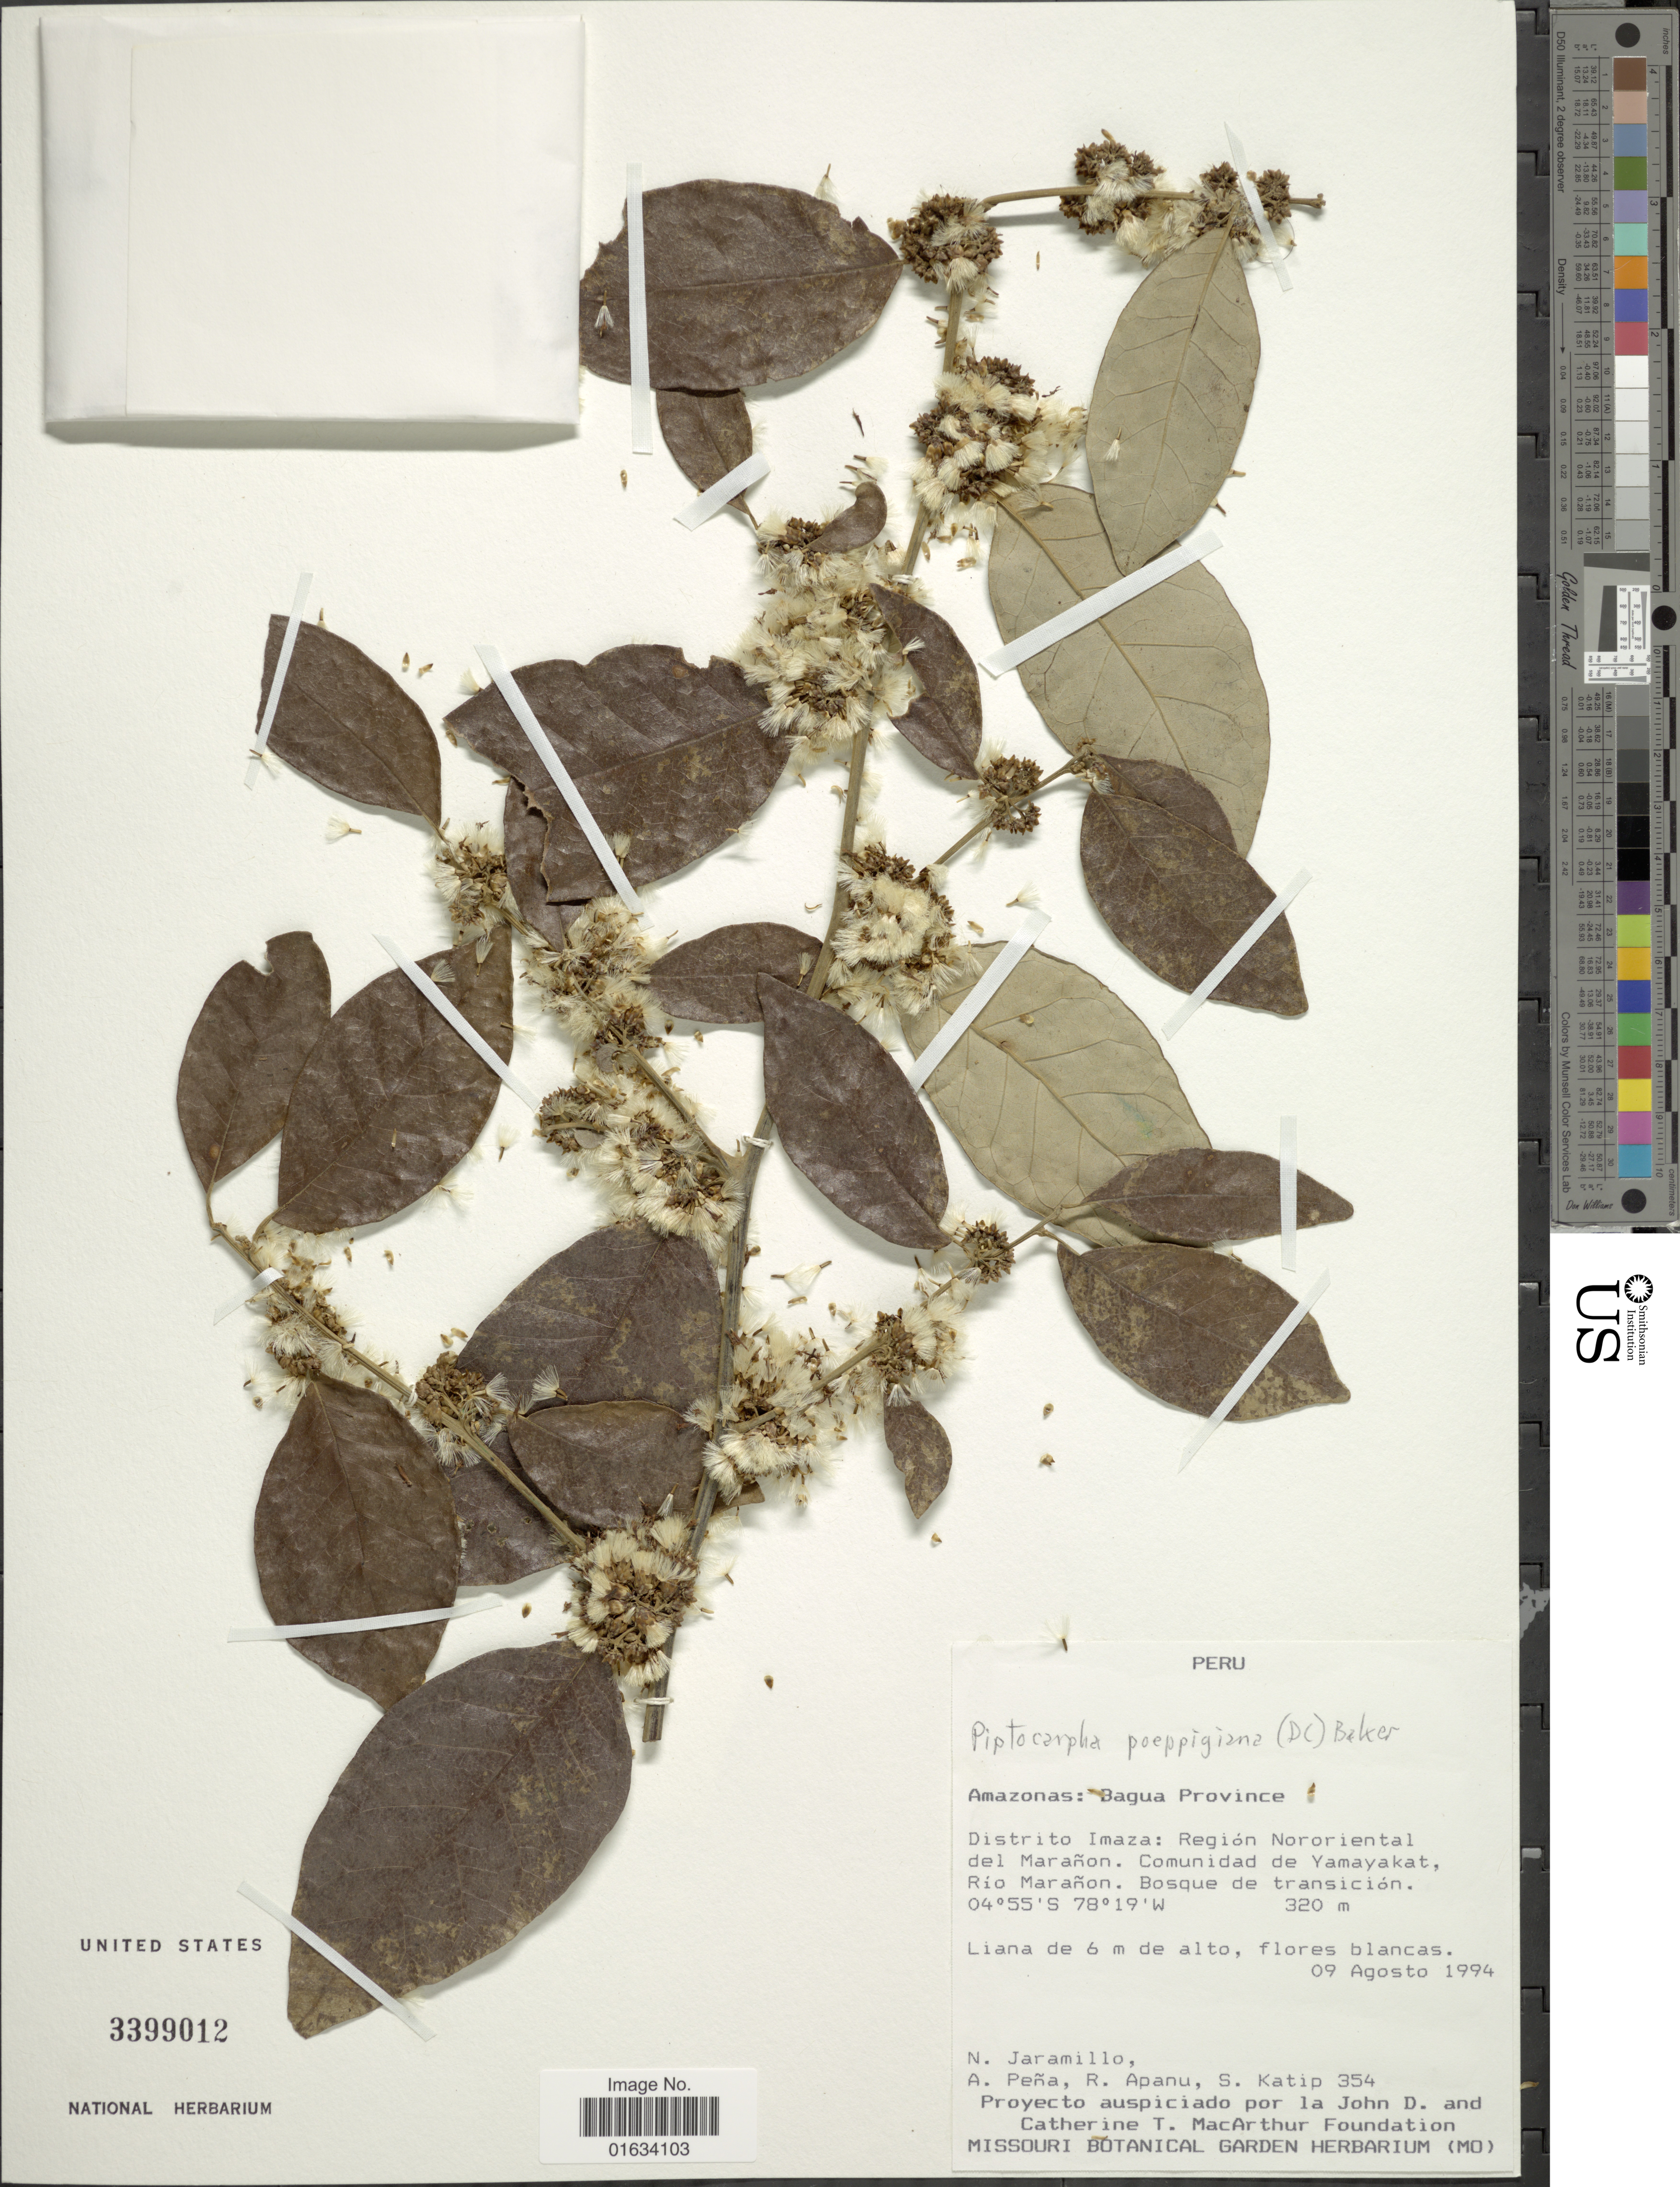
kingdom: Plantae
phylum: Tracheophyta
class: Magnoliopsida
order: Asterales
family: Asteraceae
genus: Piptocarpha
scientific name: Piptocarpha poeppigiana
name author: (DC.) Baker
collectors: N. Jaramillo, A. Peña, R. Apanu & S. Katip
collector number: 354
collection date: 1994-08-09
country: Peru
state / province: Amazonas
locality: Peru. Amazonas: Bagua Province. Distrito Imaza: Region Nororiental del Marañon. Comunidad de Yamayakat, Rio Marañon. Bosque de transicion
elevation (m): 320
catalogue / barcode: US 3399012